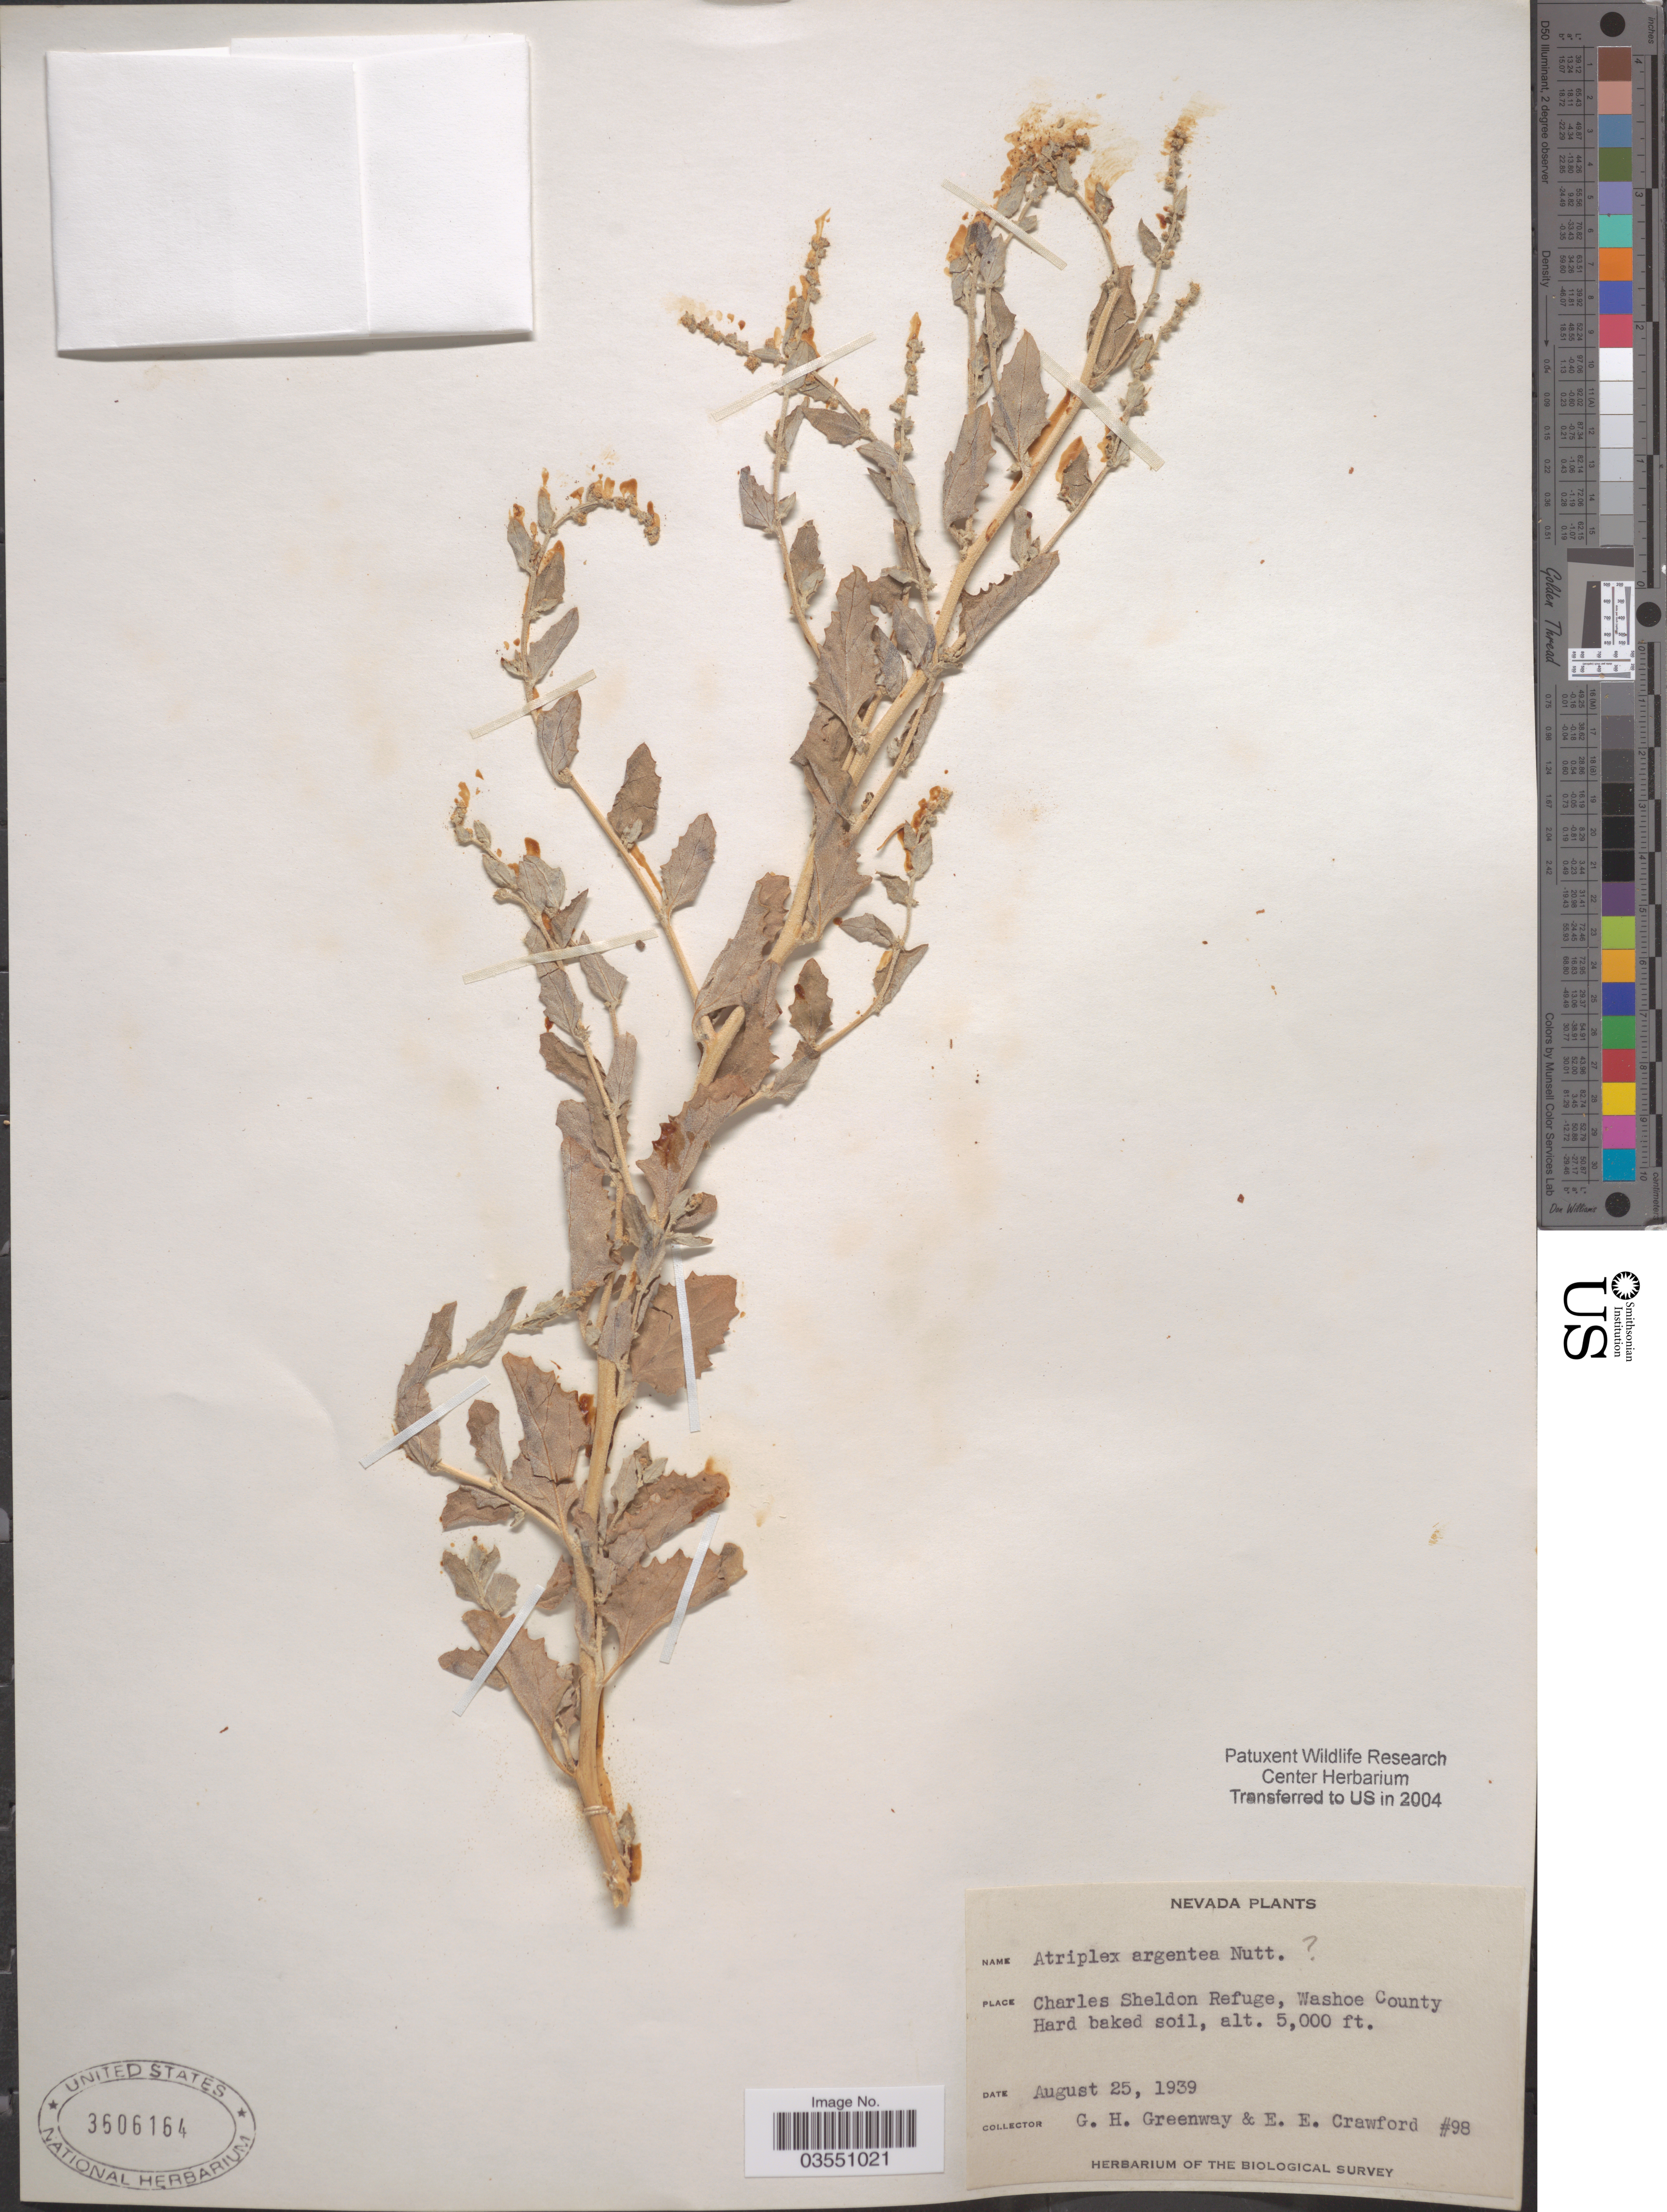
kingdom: Plantae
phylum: Tracheophyta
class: Magnoliopsida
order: Caryophyllales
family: Amaranthaceae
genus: Atriplex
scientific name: Atriplex argentea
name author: Nutt.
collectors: G. Greenway & E. Crawford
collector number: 98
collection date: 1939-08-25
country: United States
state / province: Nevada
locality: Charles Sheldon Refuge, Washoe County.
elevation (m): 1524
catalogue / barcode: US 3606164